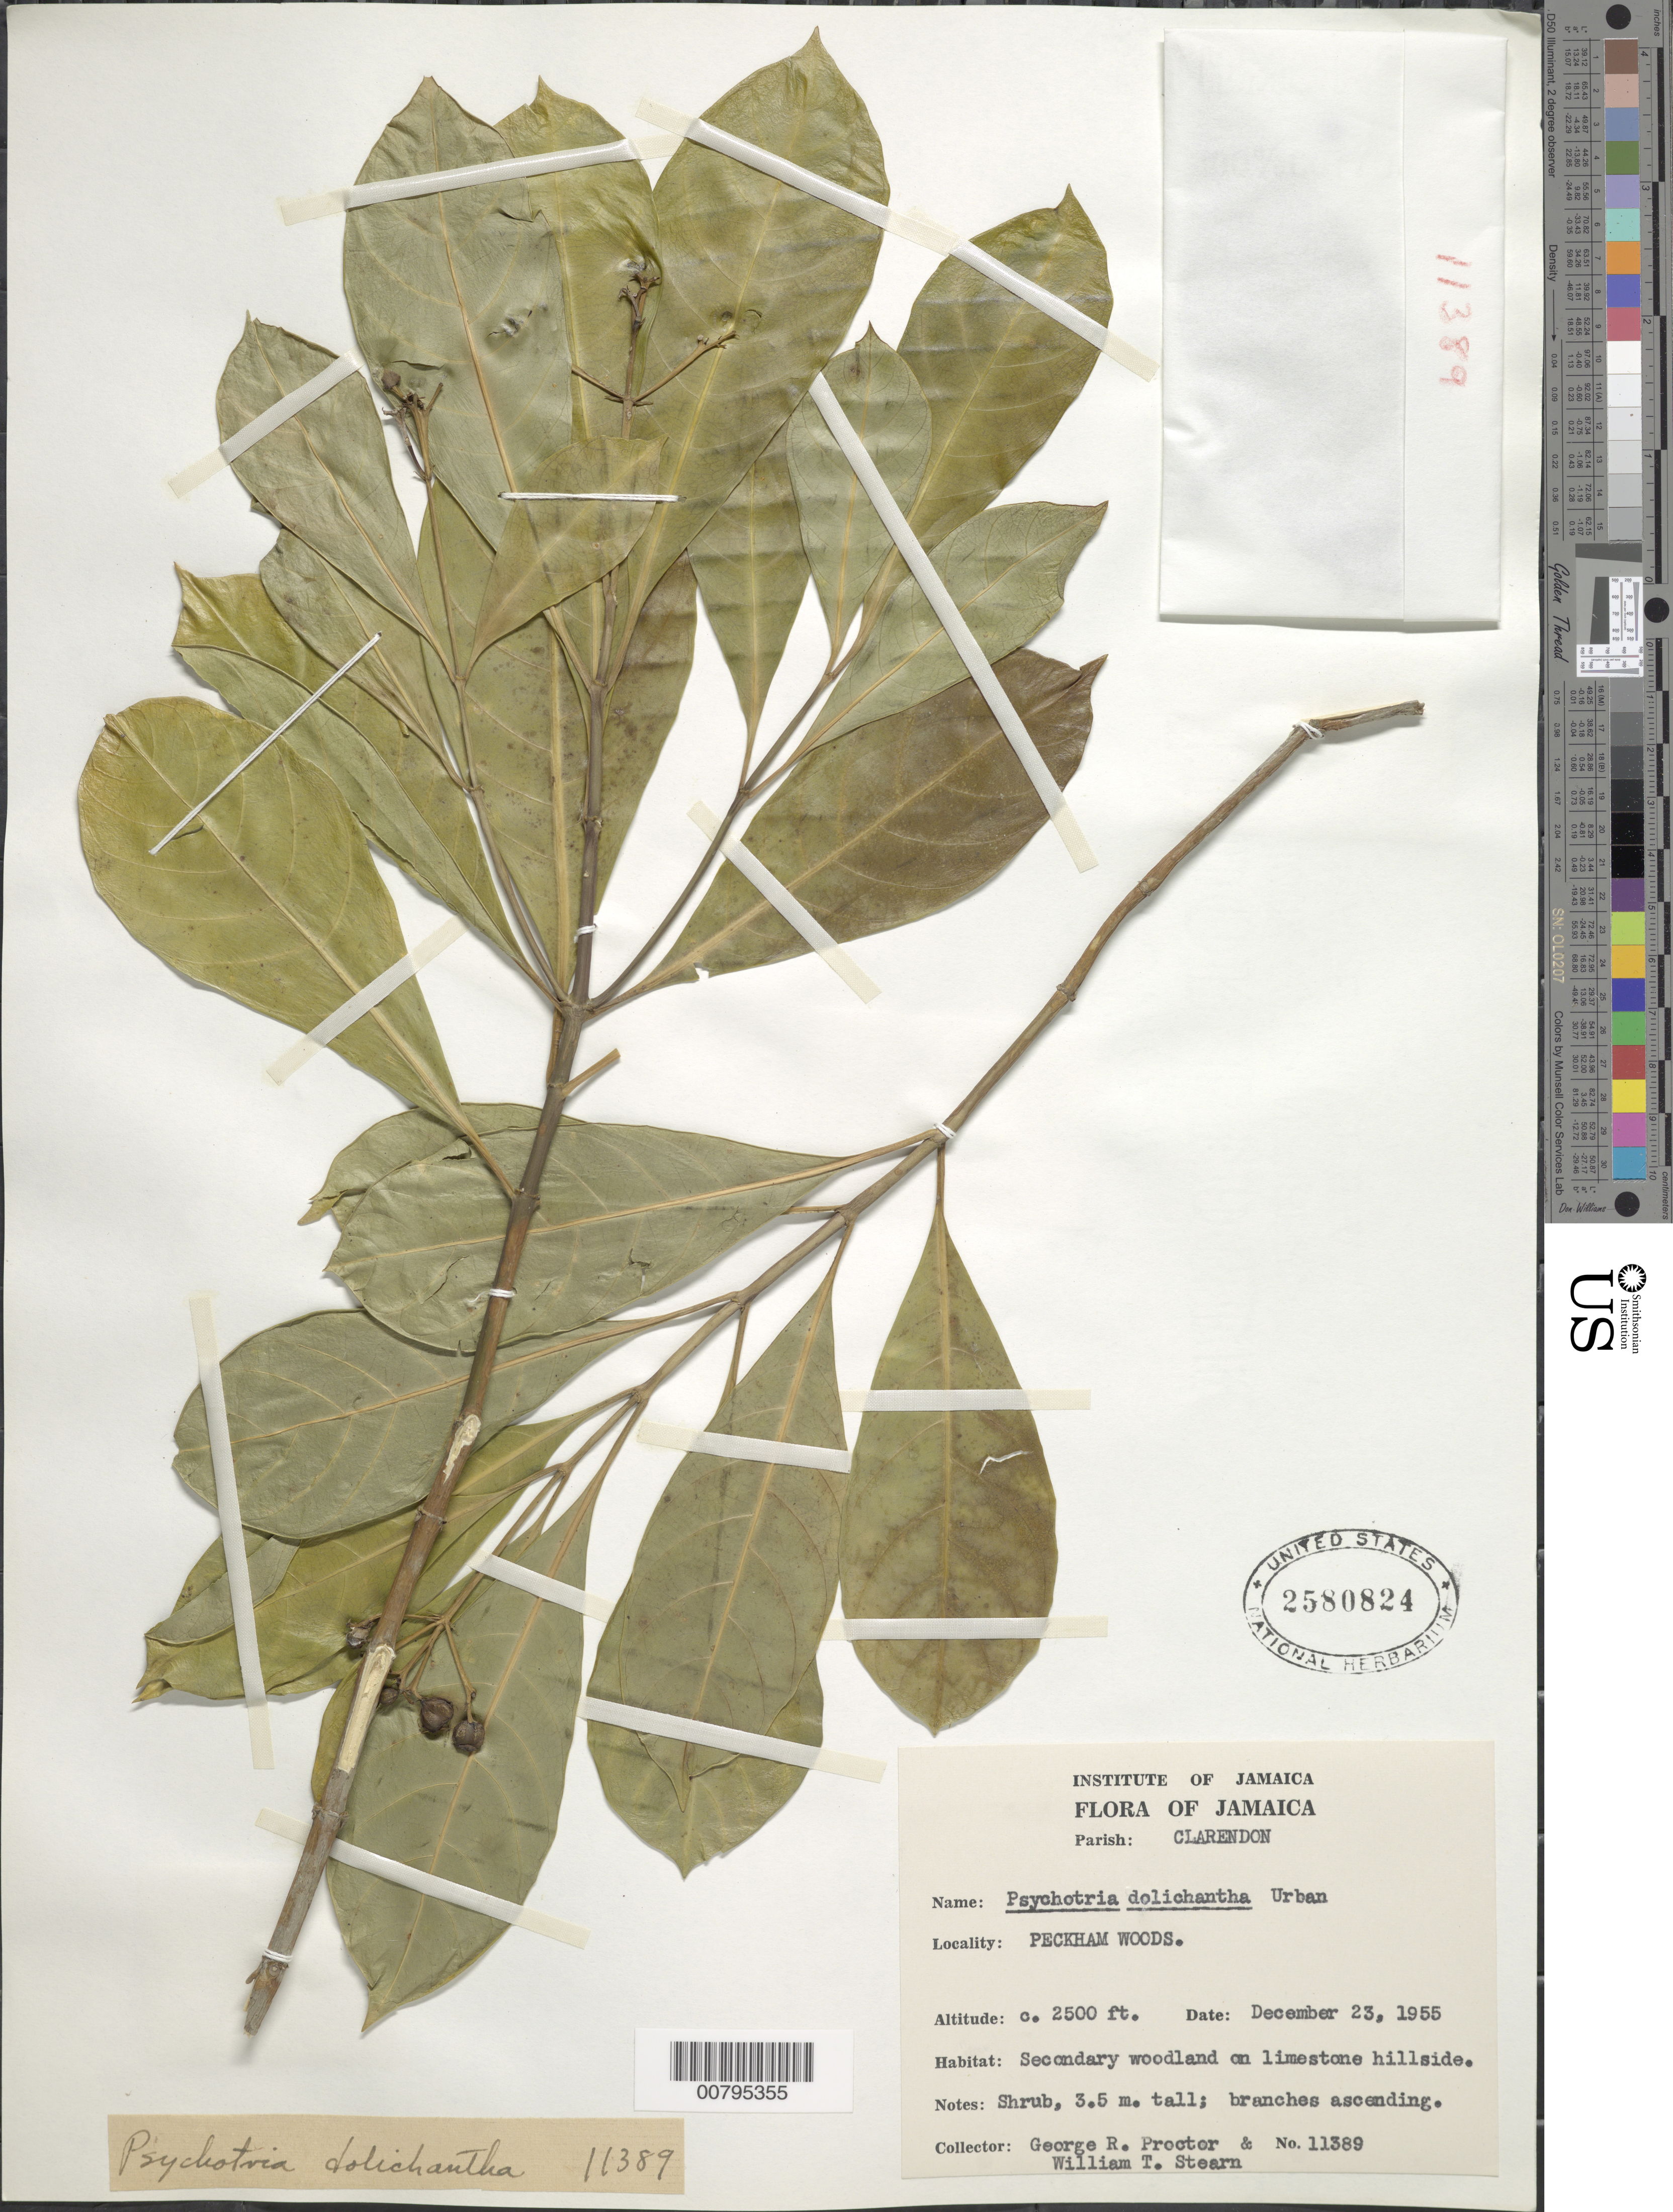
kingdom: Plantae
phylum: Tracheophyta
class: Magnoliopsida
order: Gentianales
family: Rubiaceae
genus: Psychotria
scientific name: Psychotria dolichantha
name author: Urb.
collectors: G. R. Proctor & W. T. Stearn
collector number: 11389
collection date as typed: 23 Dec 1955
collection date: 1955-12-23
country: Jamaica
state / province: Clarendon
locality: Peckham Woods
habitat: Secondary woodland on limestone hillside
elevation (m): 762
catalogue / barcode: US 2580824